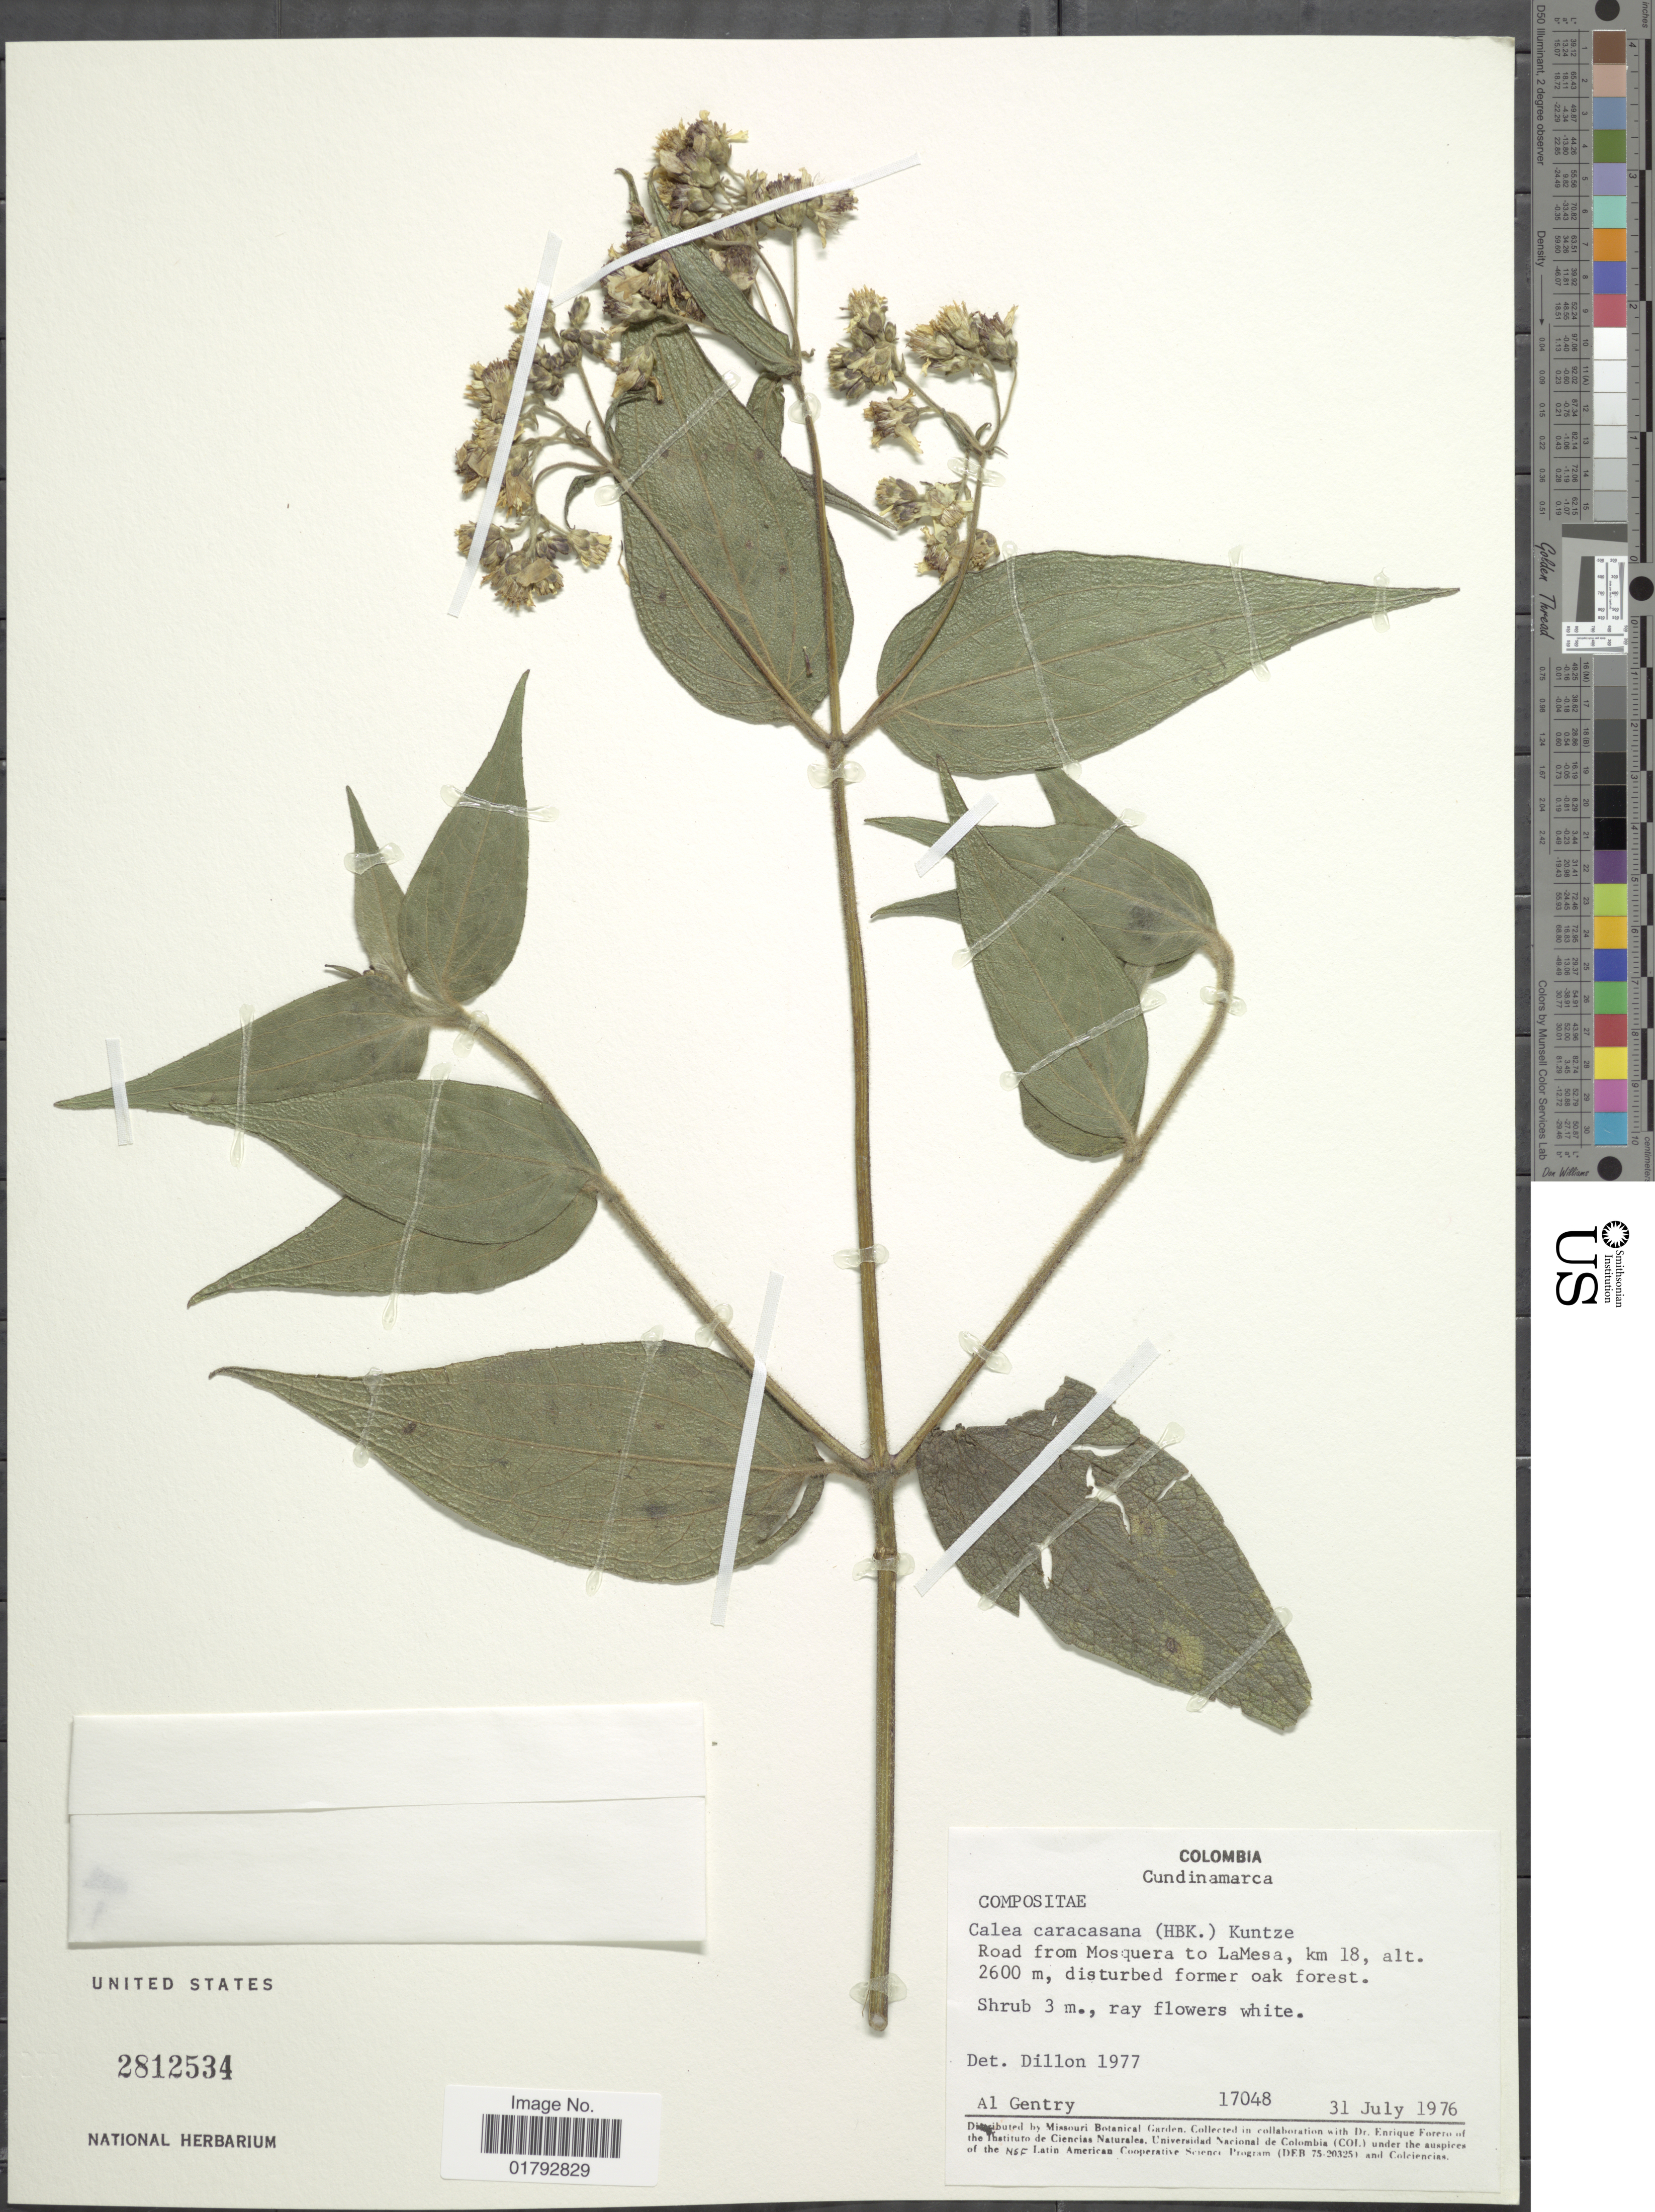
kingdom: Plantae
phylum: Tracheophyta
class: Magnoliopsida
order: Asterales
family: Asteraceae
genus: Alloispermum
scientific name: Alloispermum caracasanum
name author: (Kunth) H. Rob.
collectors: A. H. Gentry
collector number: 17048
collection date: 1976-07-31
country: Colombia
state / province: Cundinamarca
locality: Cundinamarca, Road from Mosquera to LaMesa, km 18.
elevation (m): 2600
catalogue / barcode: US 2812534